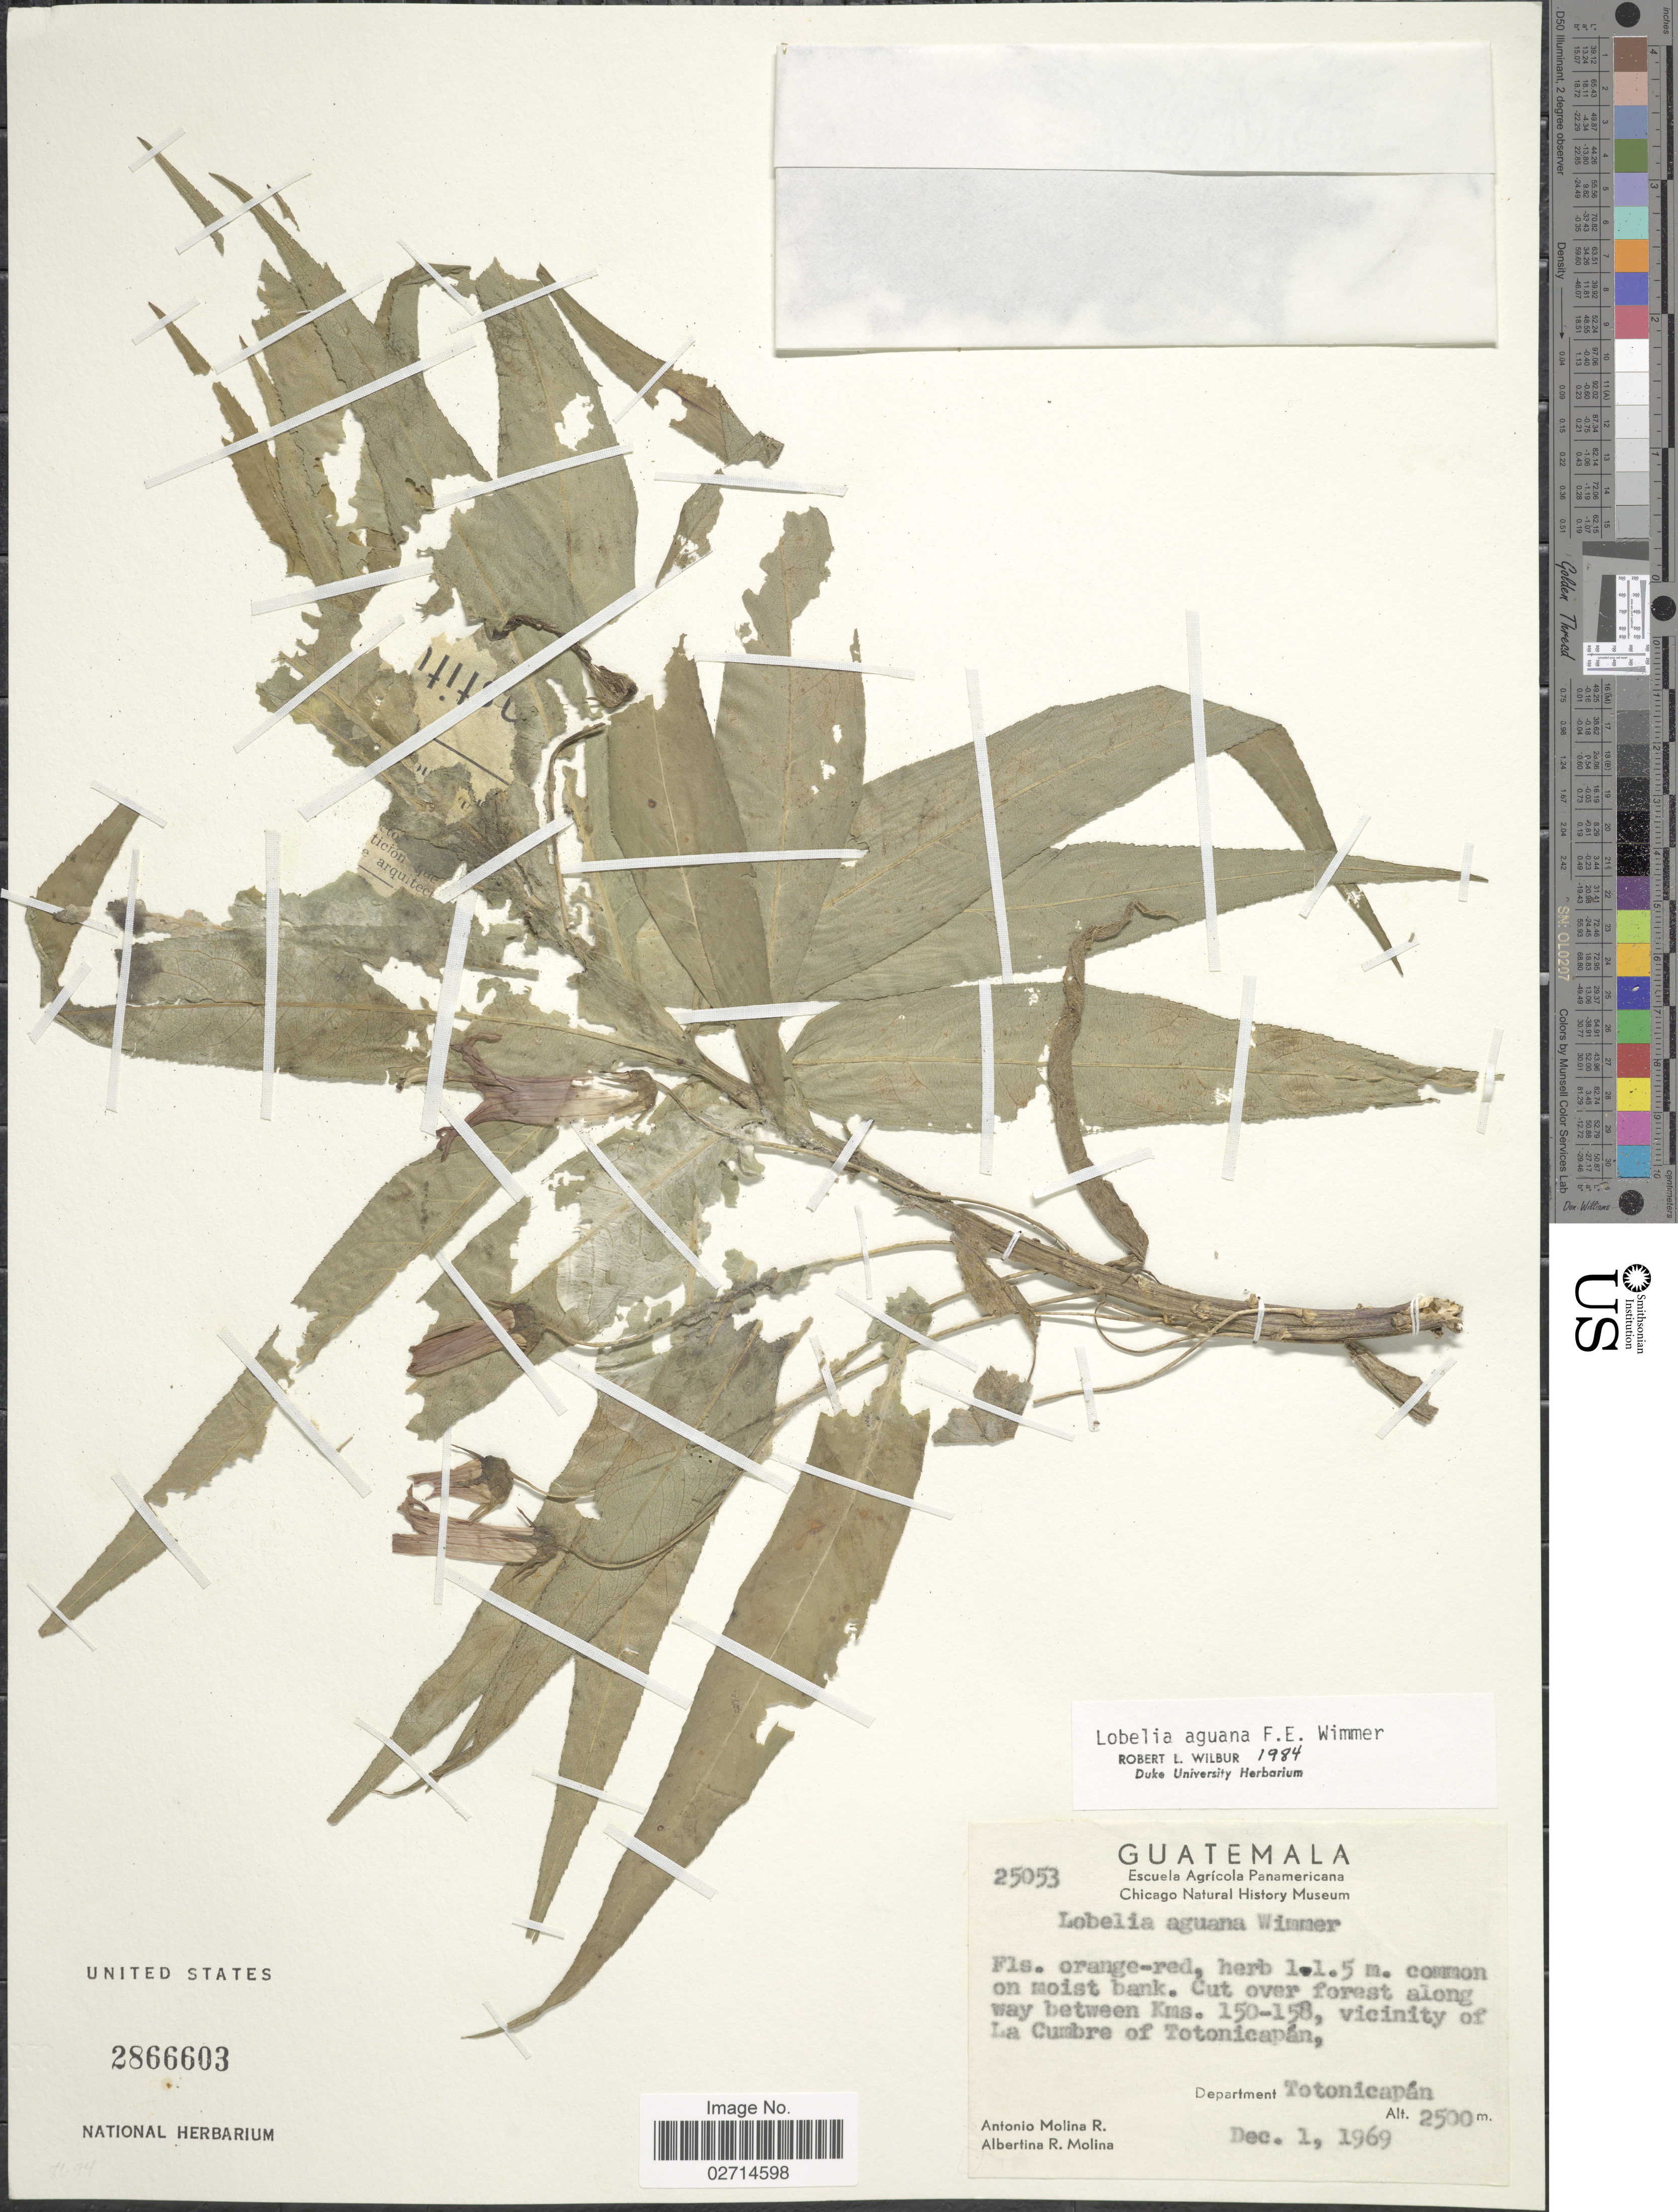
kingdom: Plantae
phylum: Tracheophyta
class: Magnoliopsida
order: Asterales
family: Campanulaceae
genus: Lobelia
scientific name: Lobelia aguana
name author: E. Wimm.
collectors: A. Molina R. & A. R. Molina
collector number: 25053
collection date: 1969-12-01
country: Guatemala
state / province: Totonicapan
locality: Cut over forest along way between Kms. 150- 158, vicinity of La Cumbre of Totonicapan, Department Totonicapan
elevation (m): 2500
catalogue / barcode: US 2866603